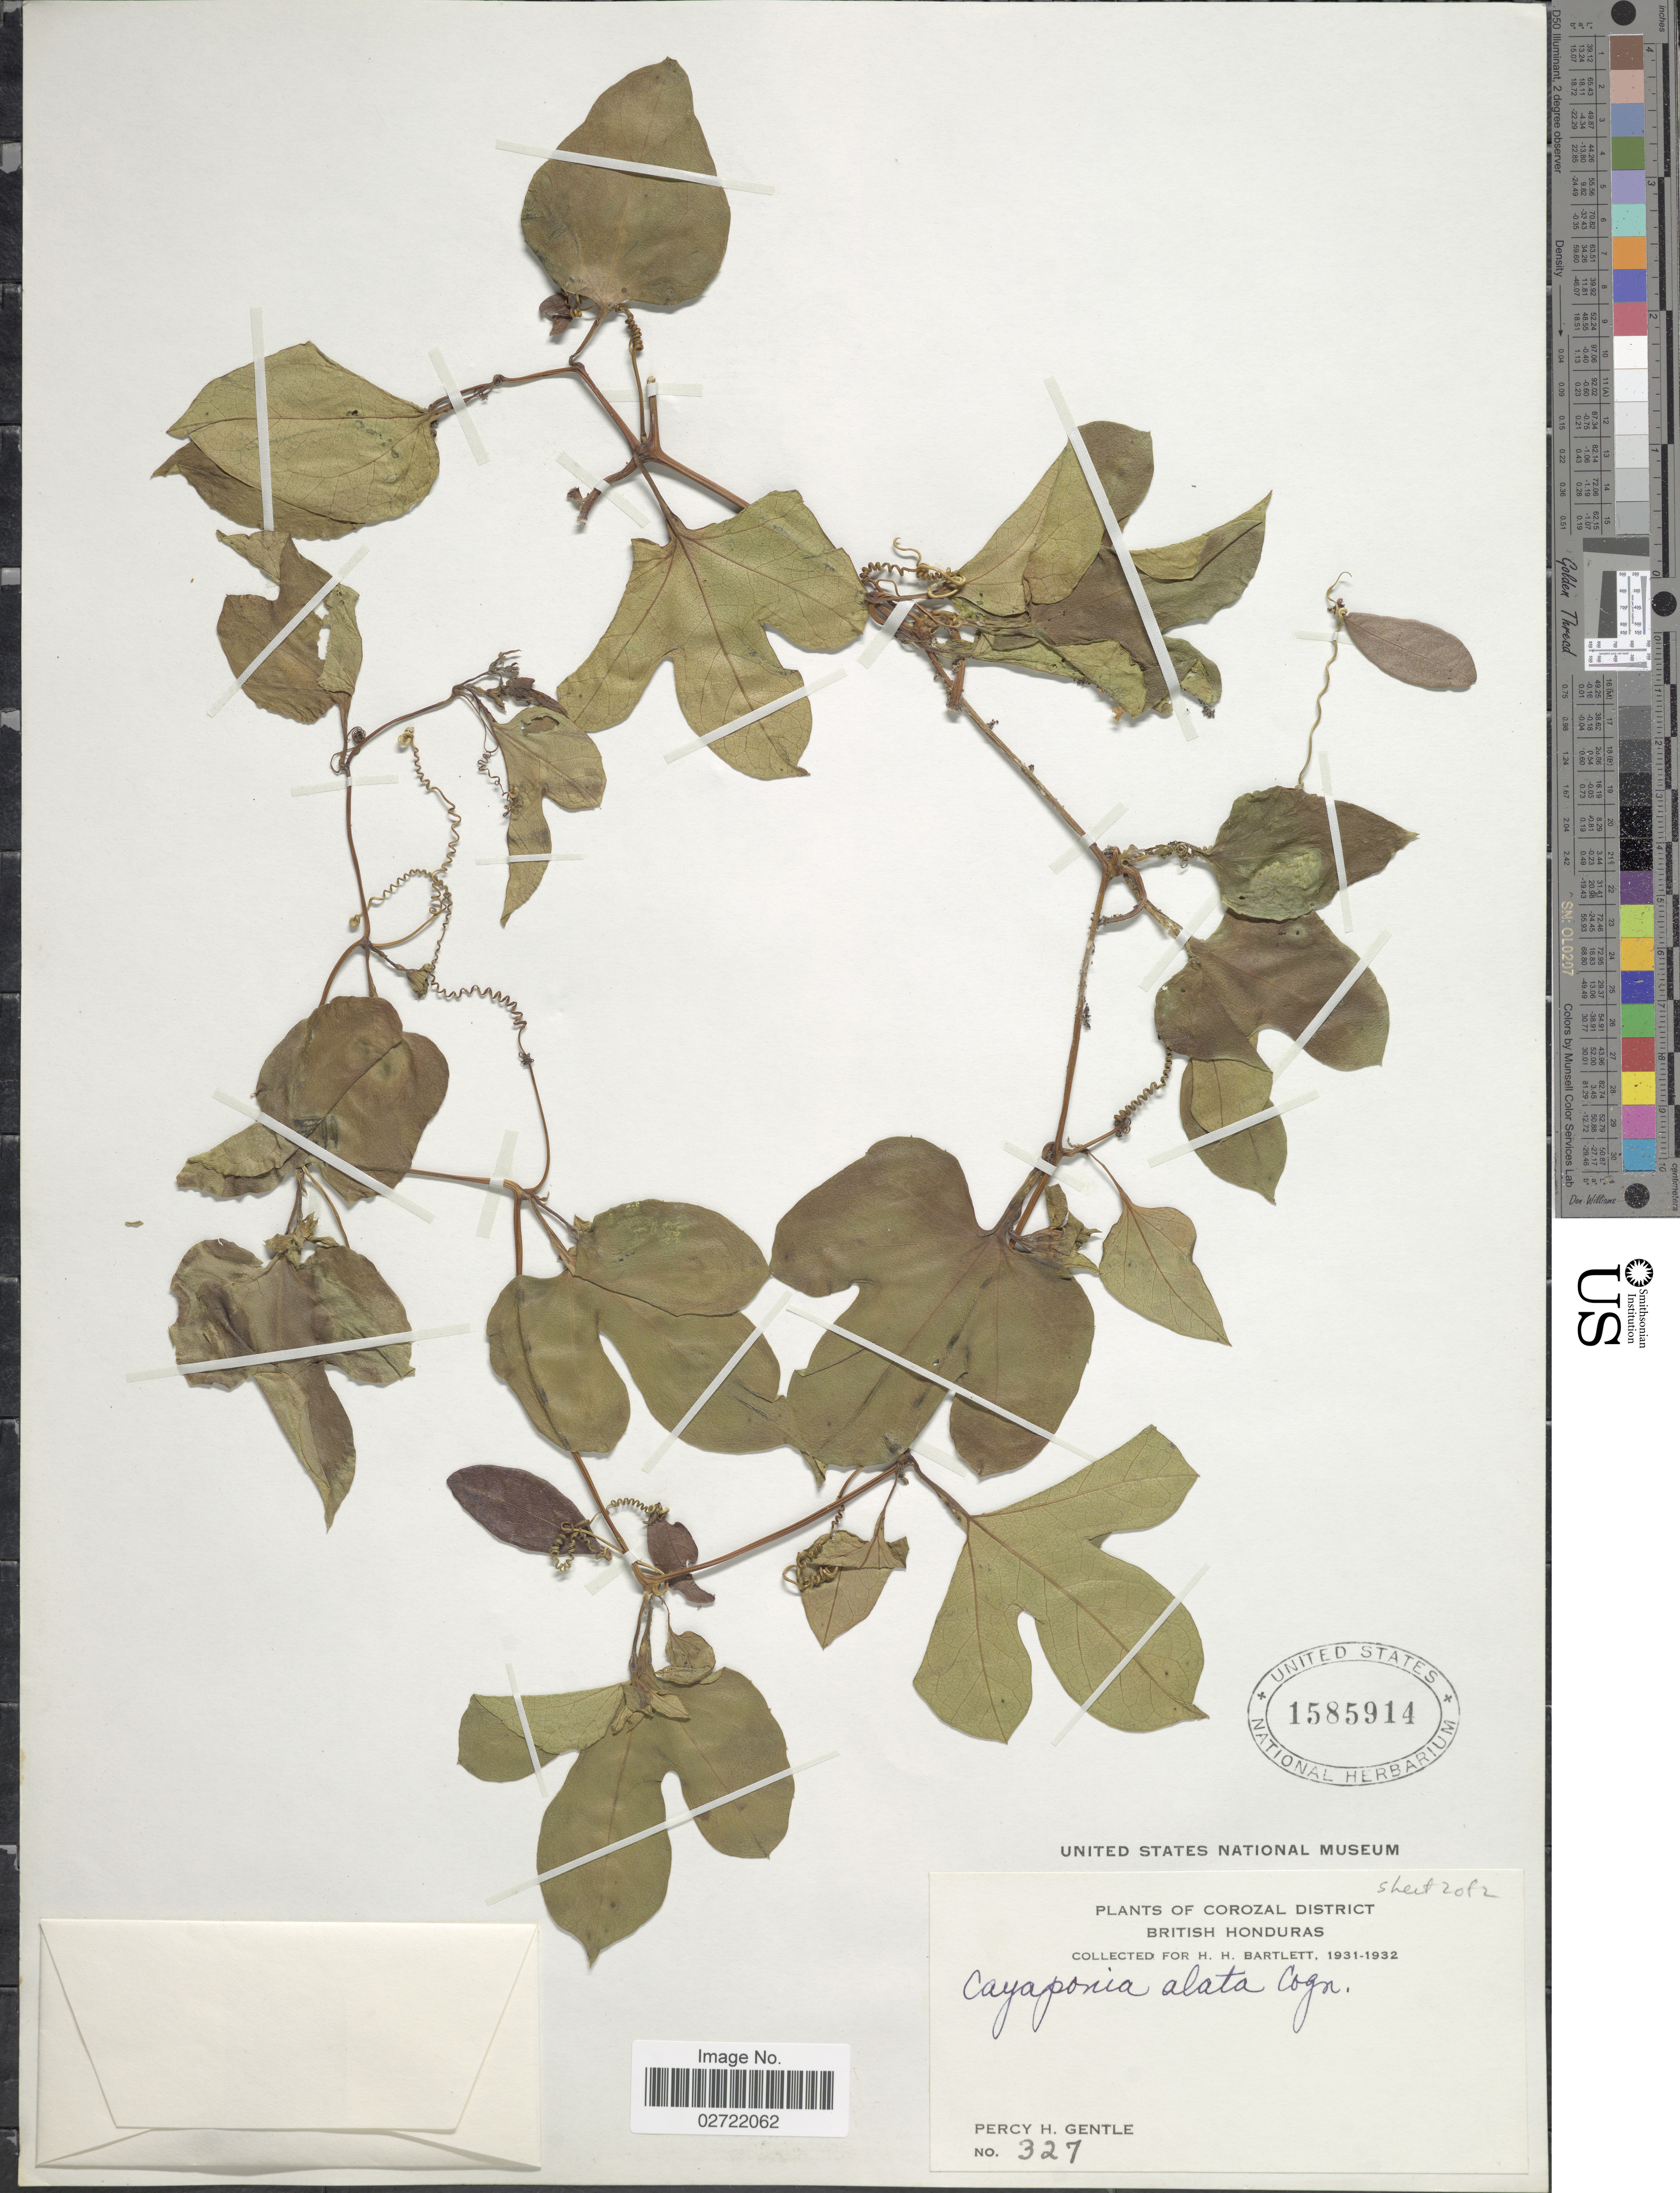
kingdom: Plantae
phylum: Tracheophyta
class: Magnoliopsida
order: Cucurbitales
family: Cucurbitaceae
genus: Cayaponia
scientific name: Cayaponia alata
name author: Cogn.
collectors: P. H. Gentle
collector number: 327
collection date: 1931/1932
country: Belize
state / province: Corozal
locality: Corozal District, British Honduras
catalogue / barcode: US 1585914